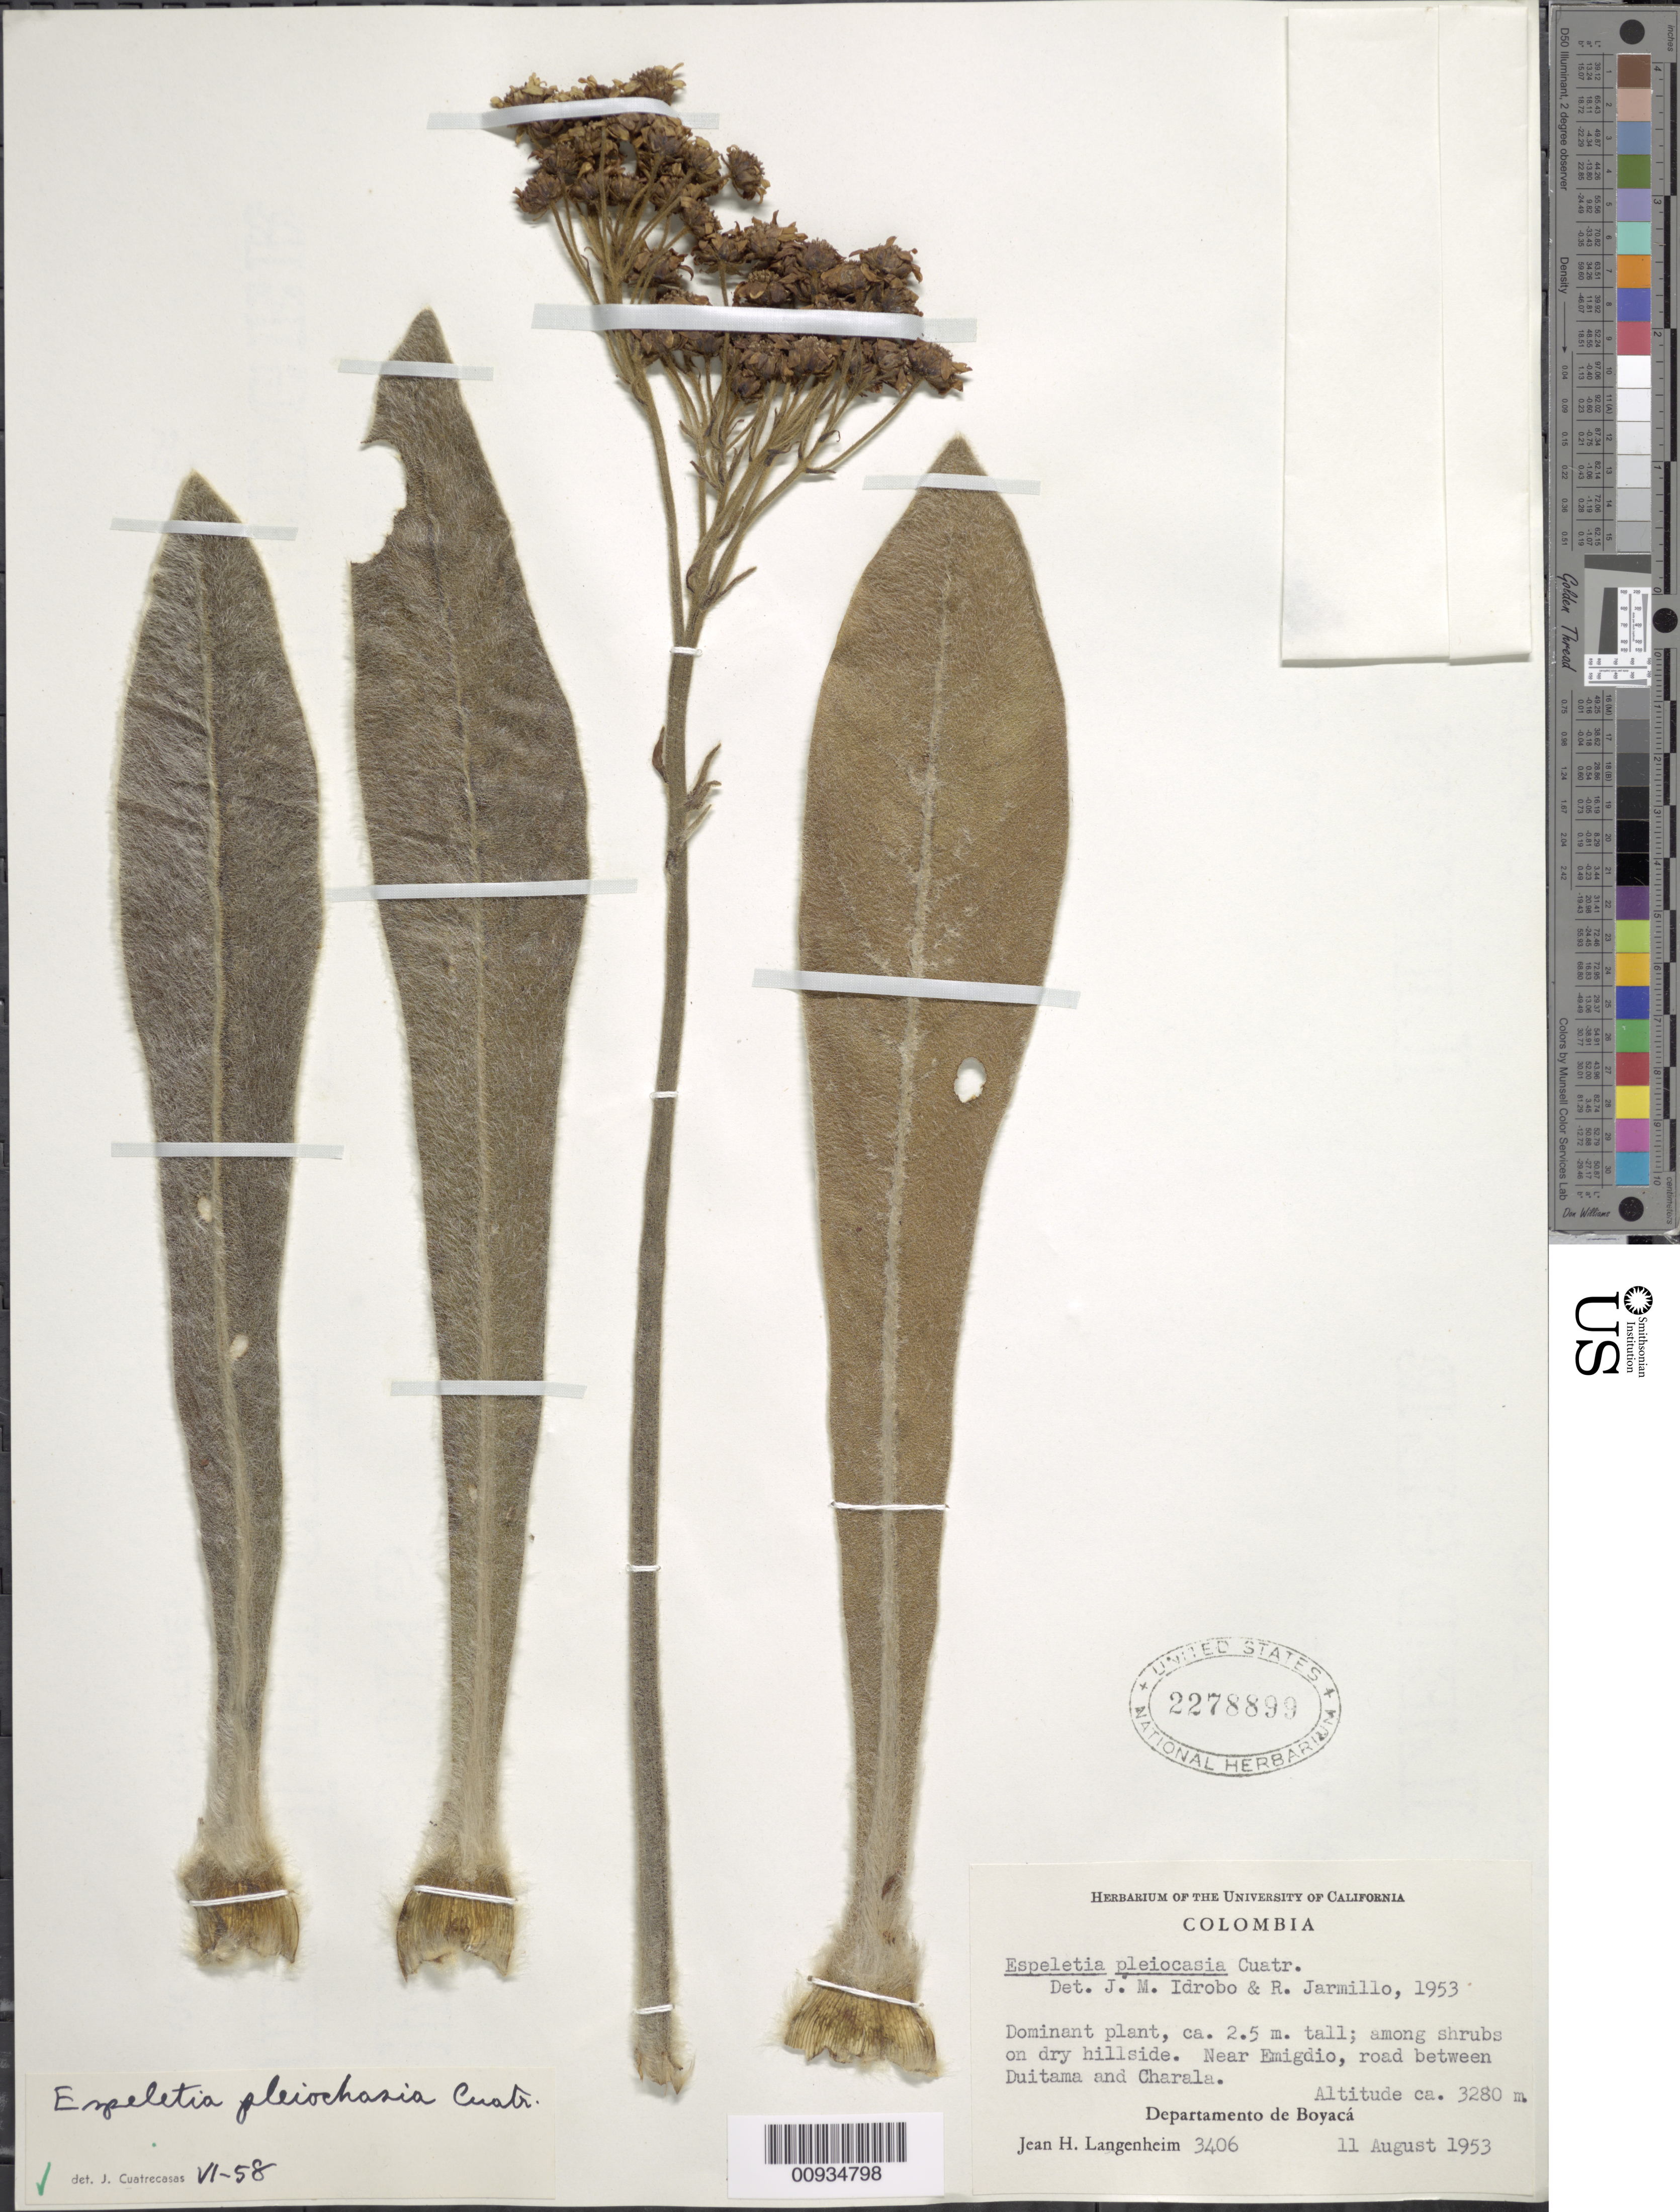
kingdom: Plantae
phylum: Tracheophyta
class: Magnoliopsida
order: Asterales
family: Asteraceae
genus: Espeletiopsis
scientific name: Espeletiopsis pleiochasia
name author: (Cuatrec.) Cuatrec.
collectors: J. H. Langenheim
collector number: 3406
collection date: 1953-08-11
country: Colombia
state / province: Boyacá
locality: Near Emigdio, road between Duitama and Charala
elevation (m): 3280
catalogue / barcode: US 2278899